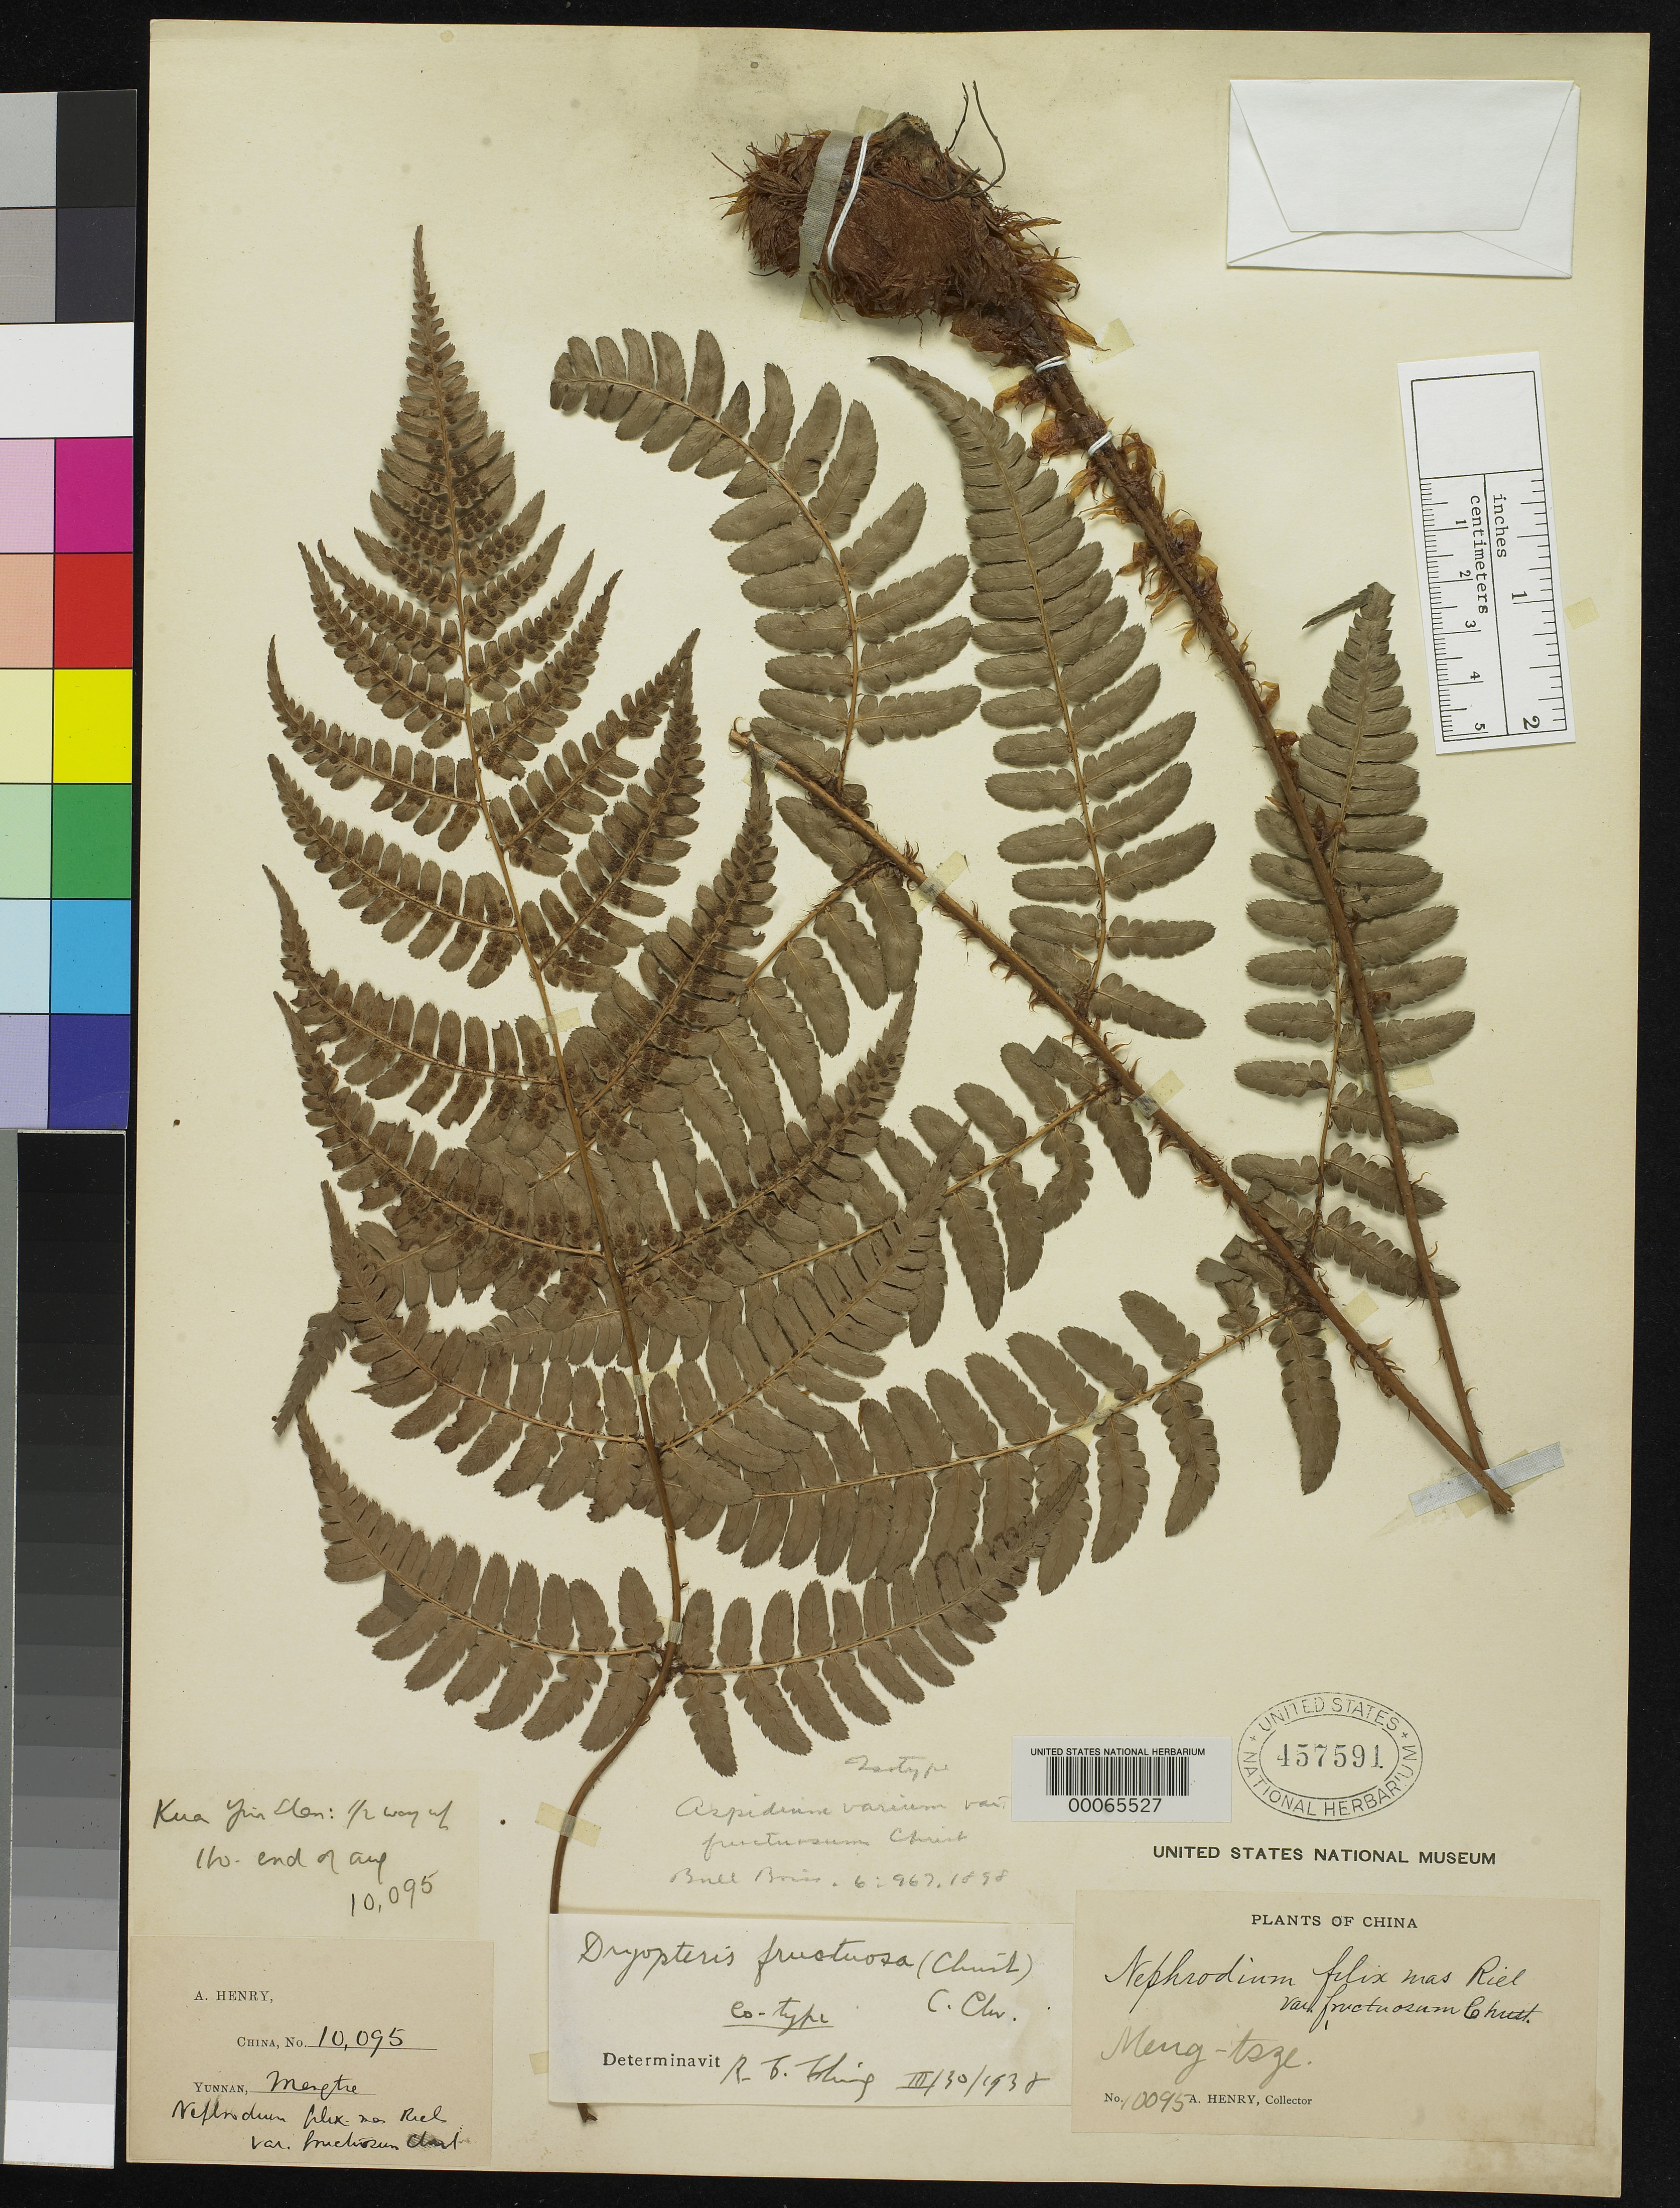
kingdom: Plantae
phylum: Tracheophyta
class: Polypodiopsida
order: Polypodiales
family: Tectariaceae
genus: Aspidium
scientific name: Aspidium varium var. fructosum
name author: Christ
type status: Type Collection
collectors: A. Henry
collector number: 10095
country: China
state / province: Yunnan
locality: Mengtze [Meng-tsze]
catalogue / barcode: US 457591